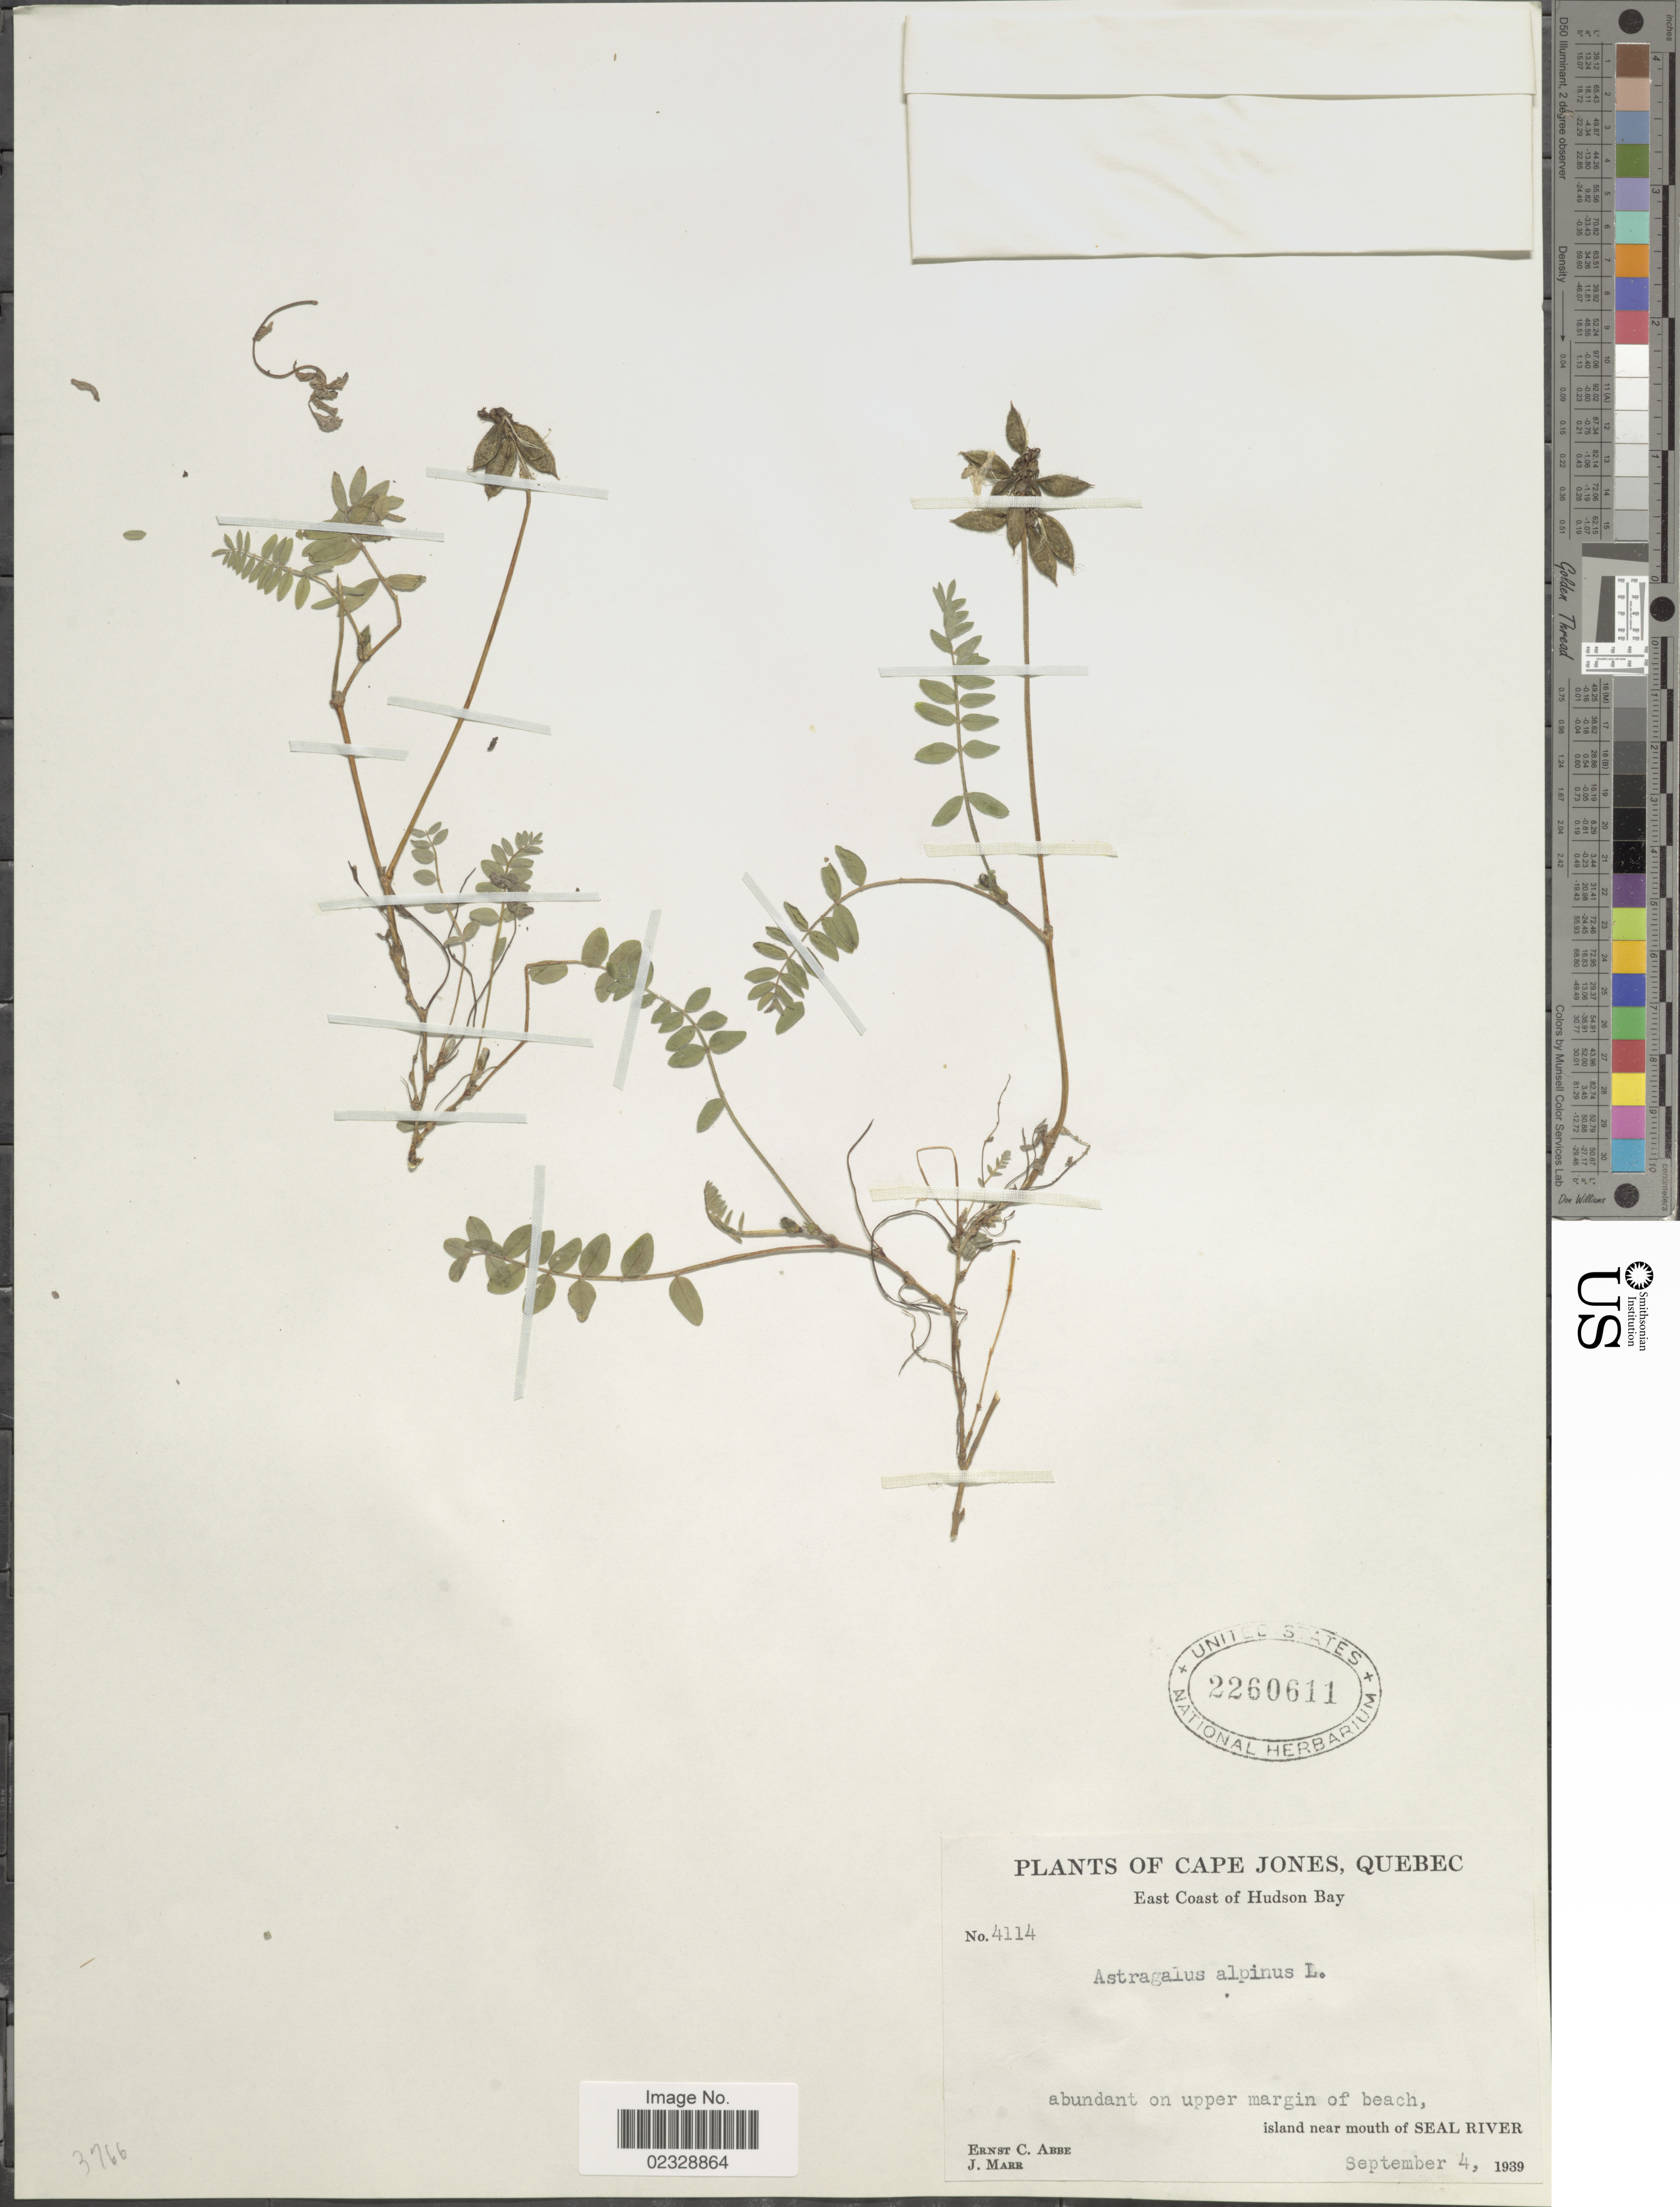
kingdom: Plantae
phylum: Tracheophyta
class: Magnoliopsida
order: Fabales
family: Fabaceae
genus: Astragalus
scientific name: Astragalus alpinus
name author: L.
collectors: E. C. Abbe & J. Marr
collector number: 4114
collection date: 1939-09-04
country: Canada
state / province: Quebec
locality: Cape Jones, East Coast of Hudson Bay, abundant on upper margin of beach, island near mouth of Seal River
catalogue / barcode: US 2260611